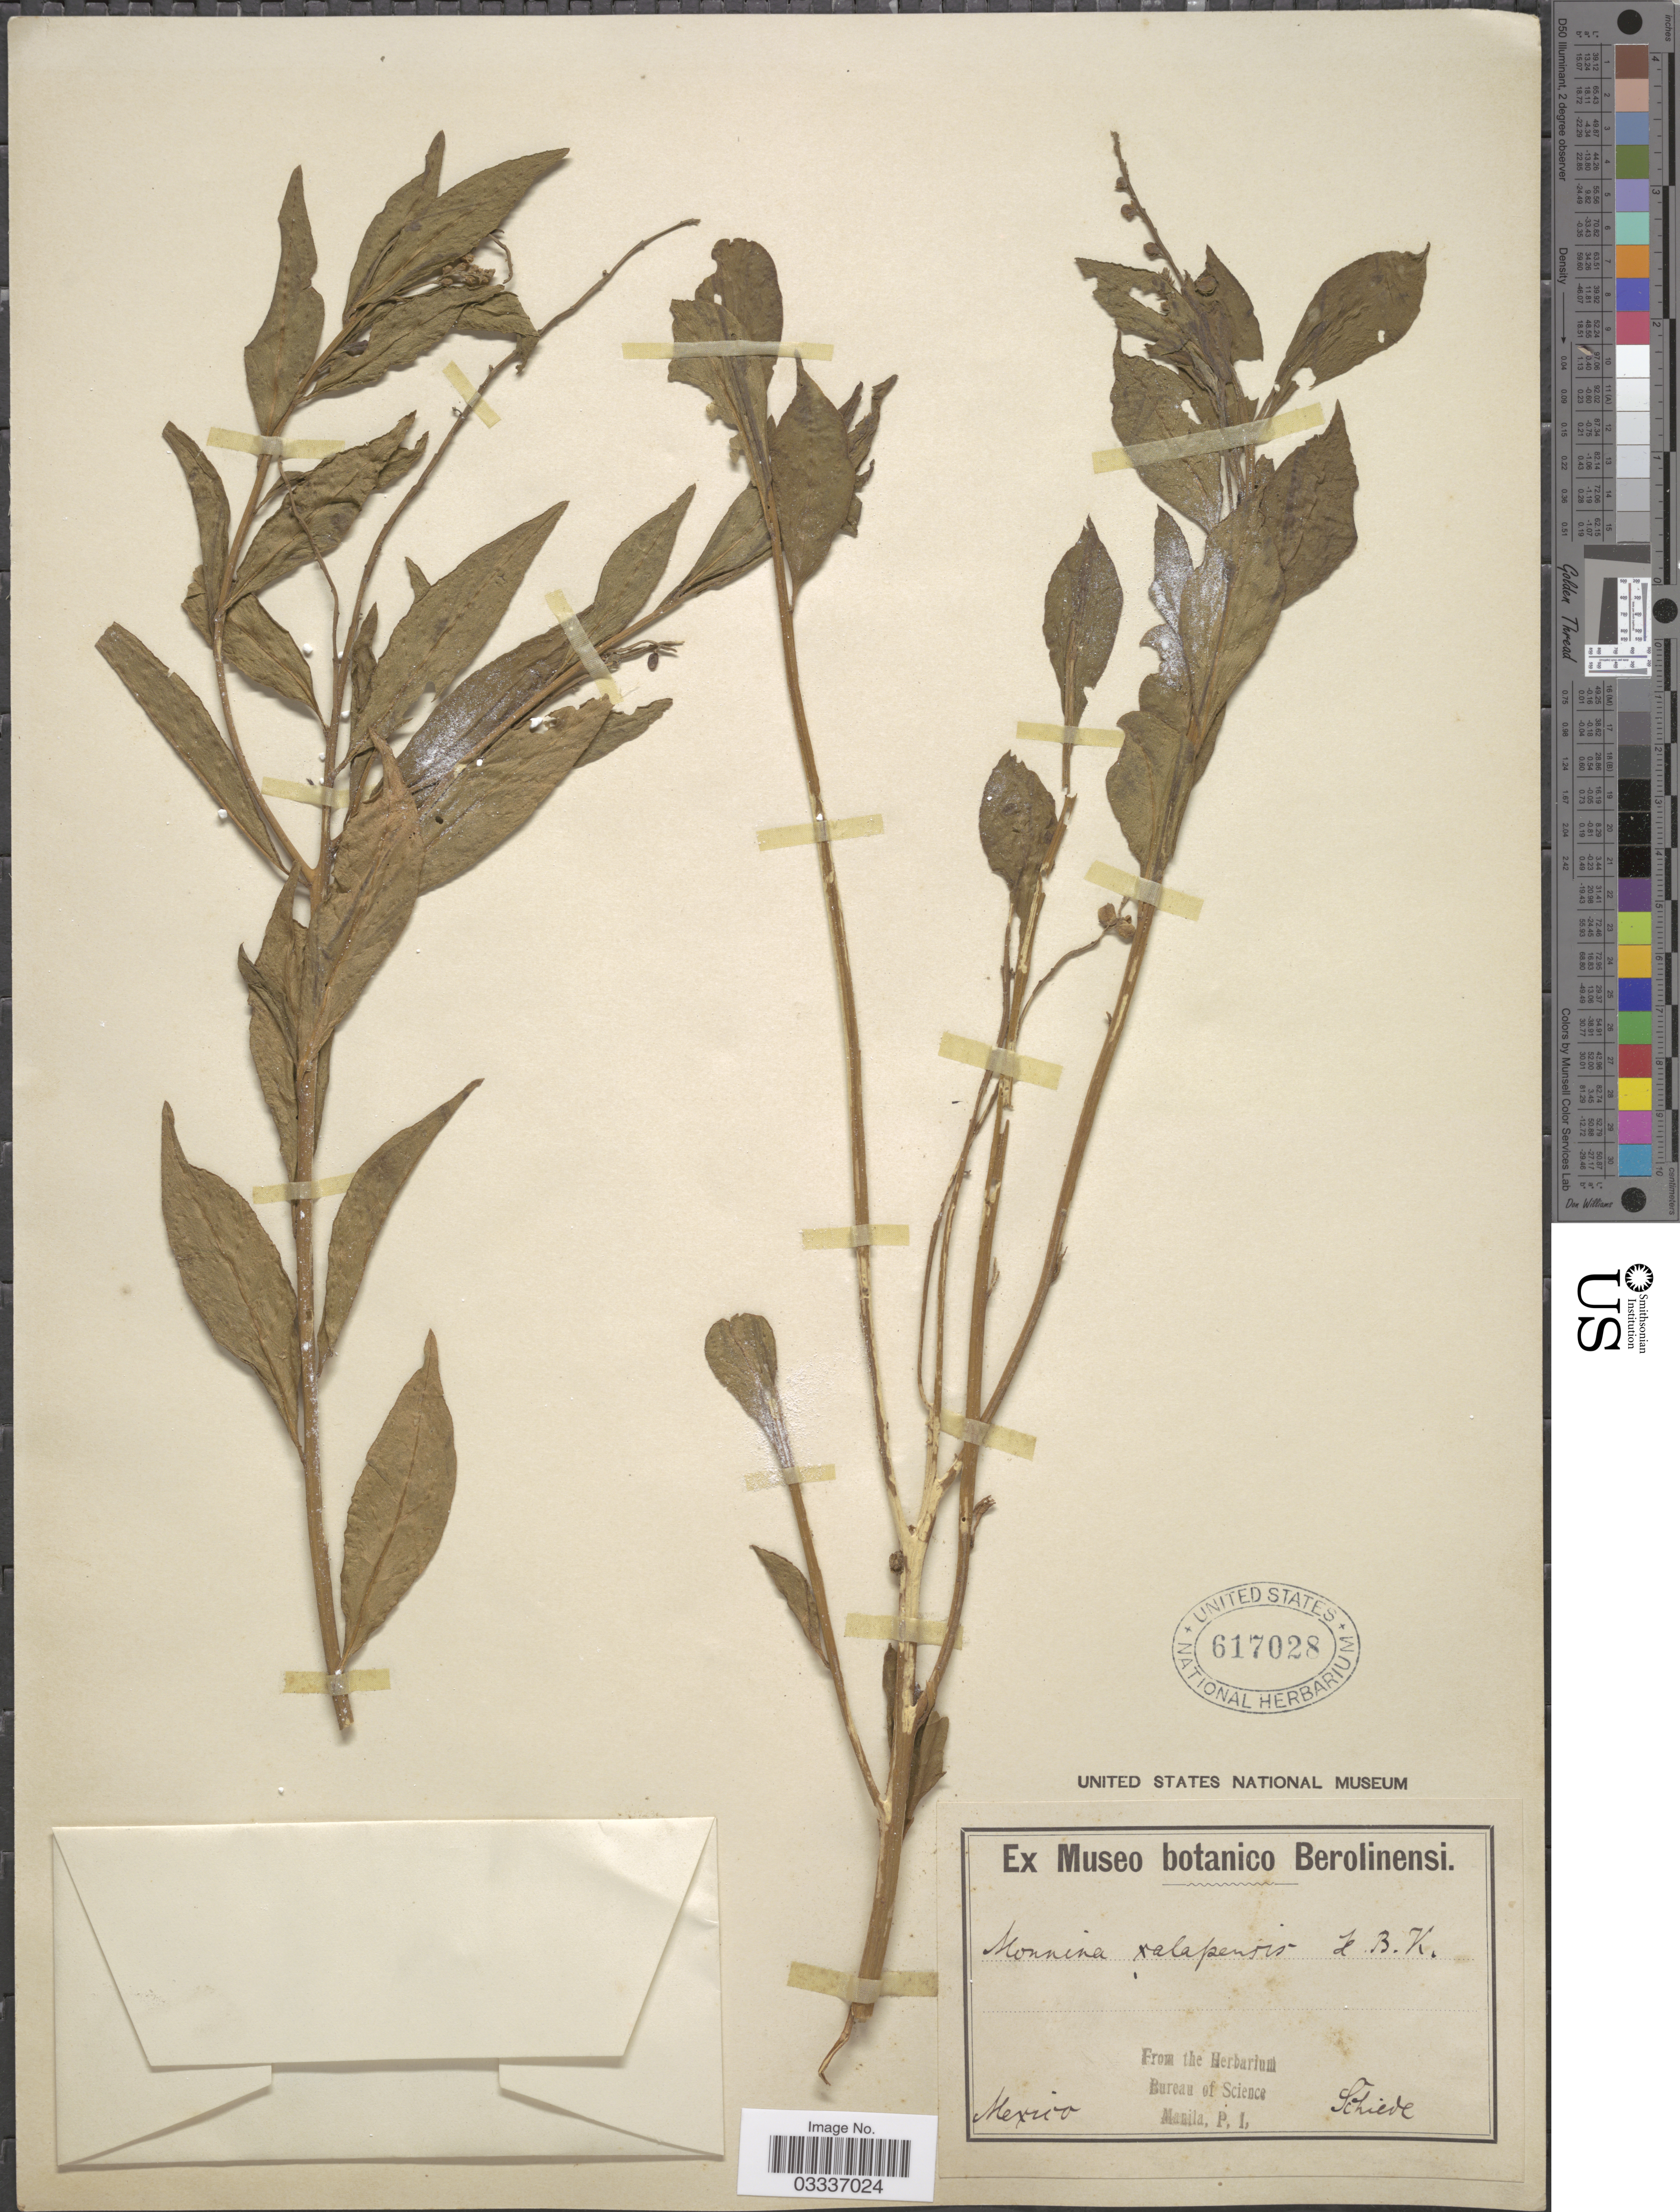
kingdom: Plantae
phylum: Tracheophyta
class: Magnoliopsida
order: Fabales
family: Polygalaceae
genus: Monnina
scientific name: Monnina xalapensis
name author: Kunth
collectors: Schiede, --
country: Mexico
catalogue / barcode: US 617028